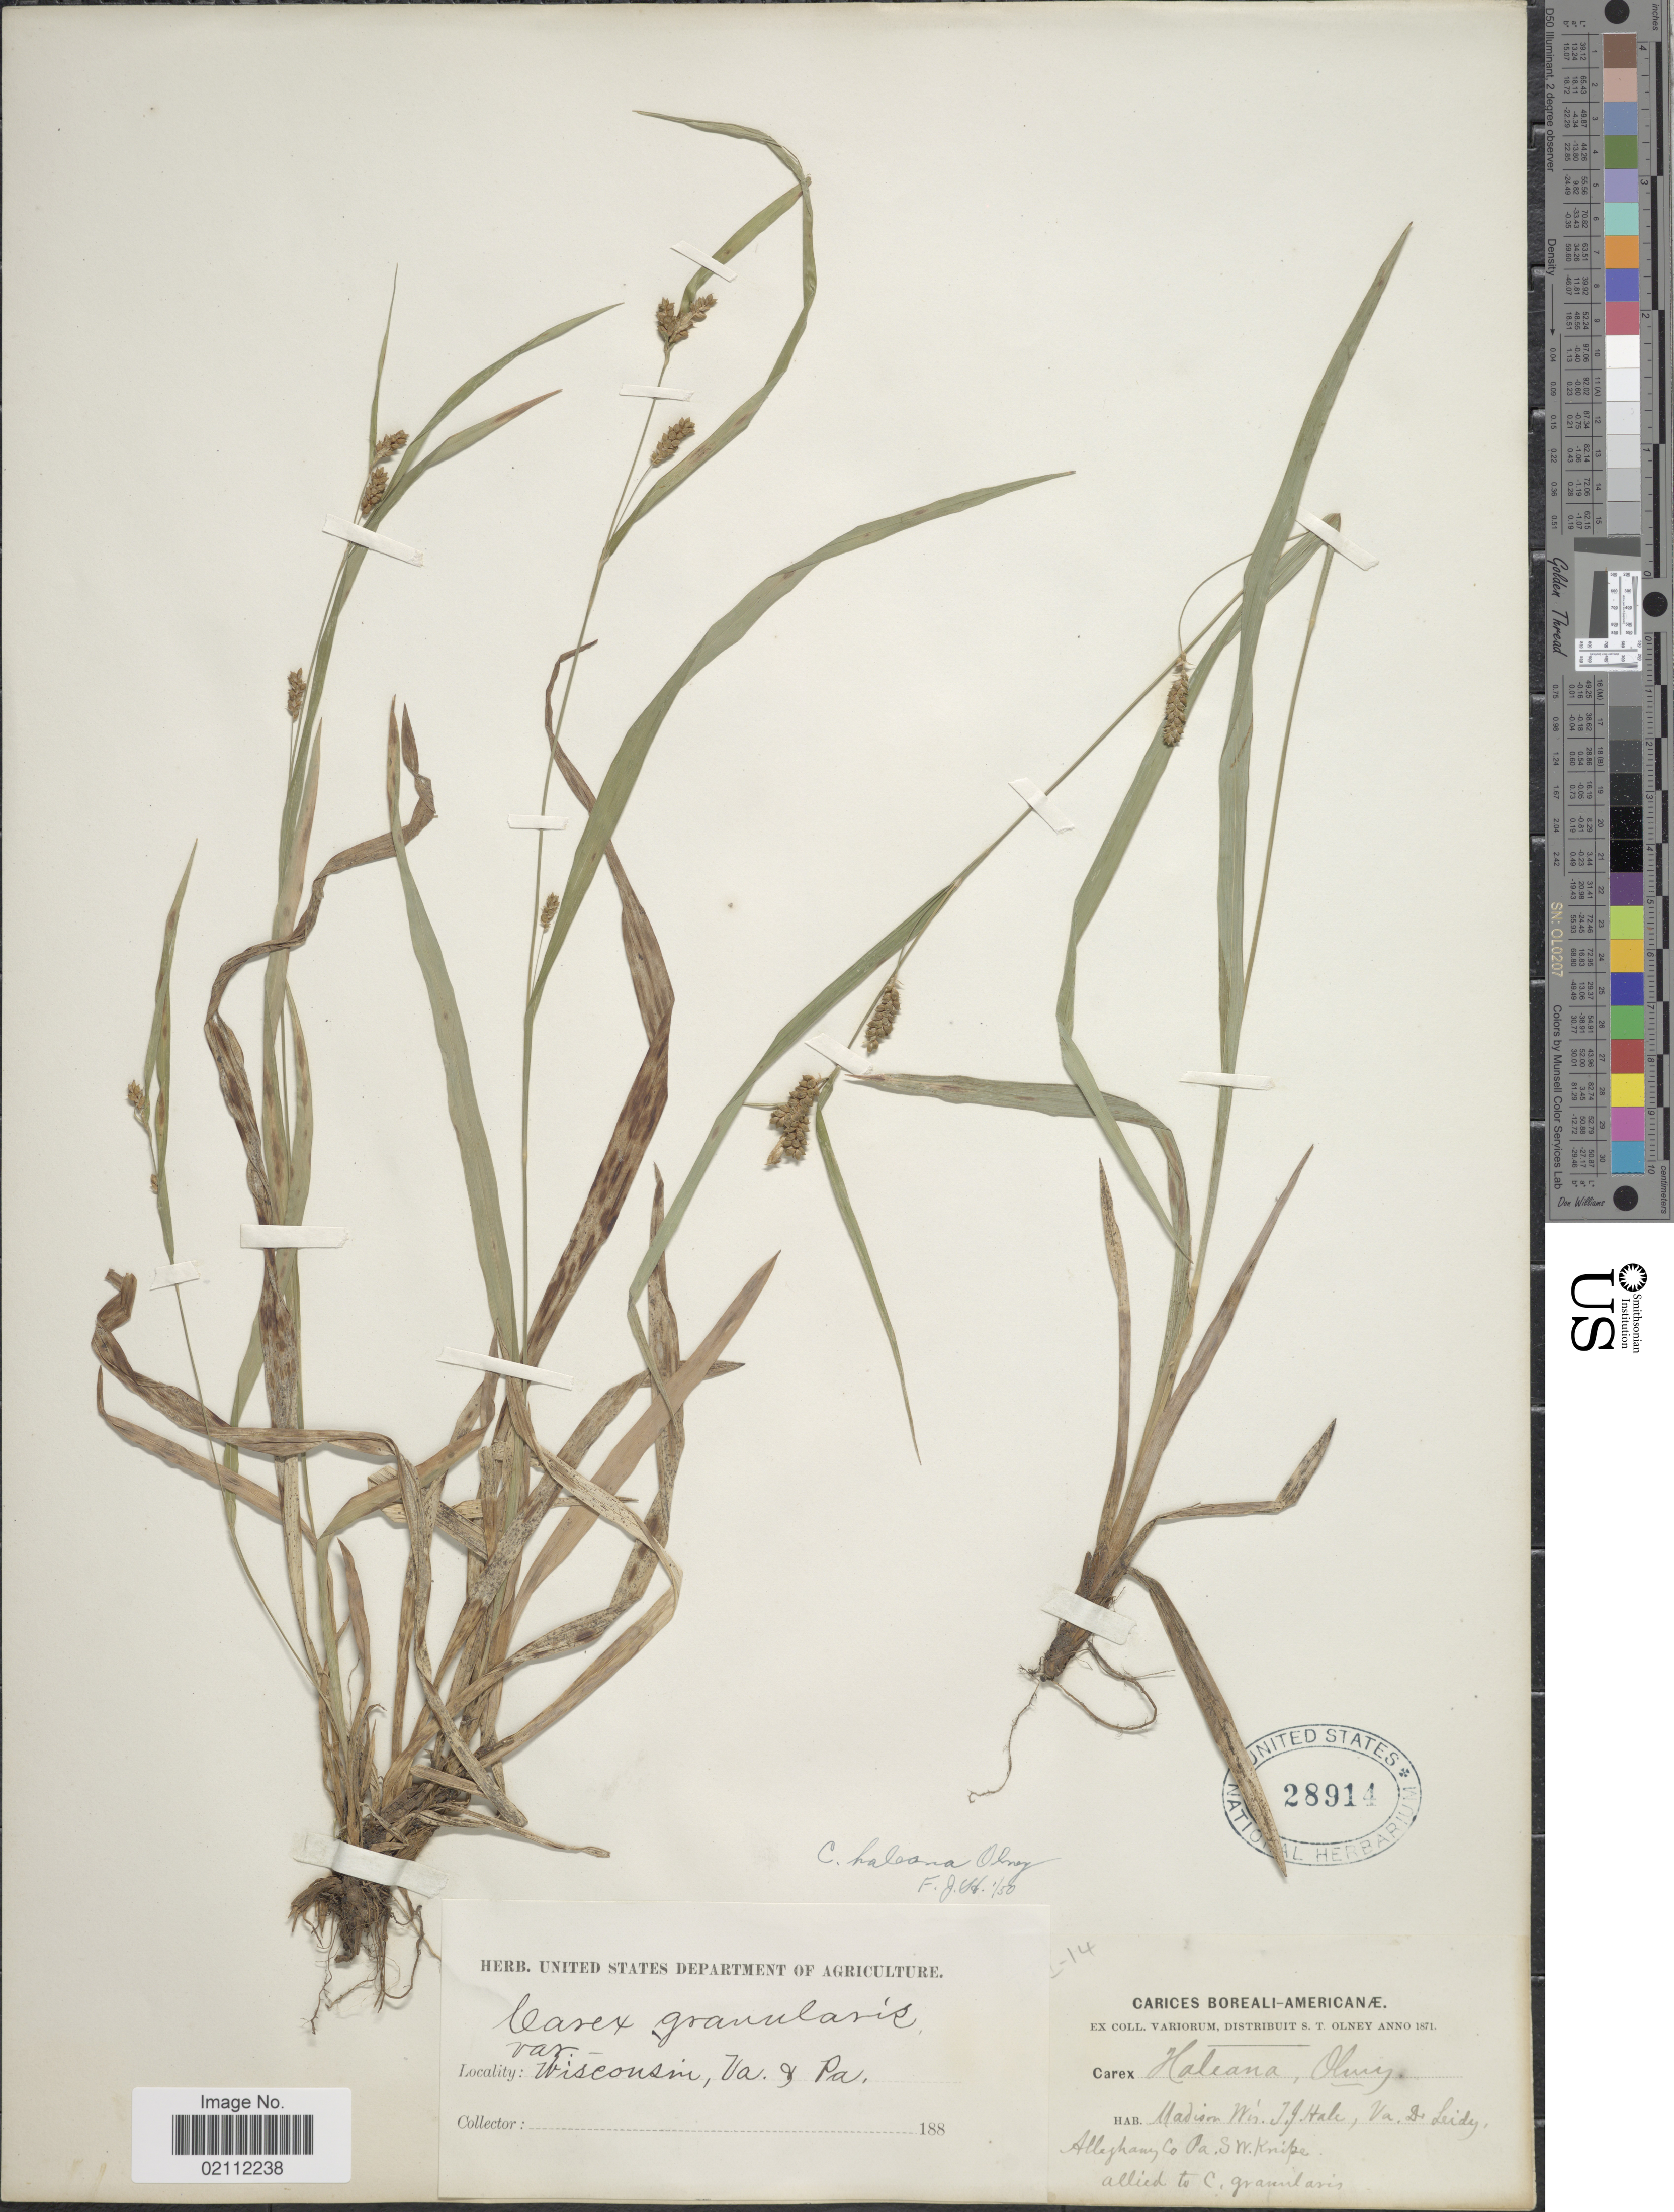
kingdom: Plantae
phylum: Tracheophyta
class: Liliopsida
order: Poales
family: Cyperaceae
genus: Carex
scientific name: Carex granularis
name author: Muhl. ex Willd.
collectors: T. Hale, Leidy & S. Knipe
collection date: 1871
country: United States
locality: Wisconsin, Va. & Pa. Alleghany Co.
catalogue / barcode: US 28914